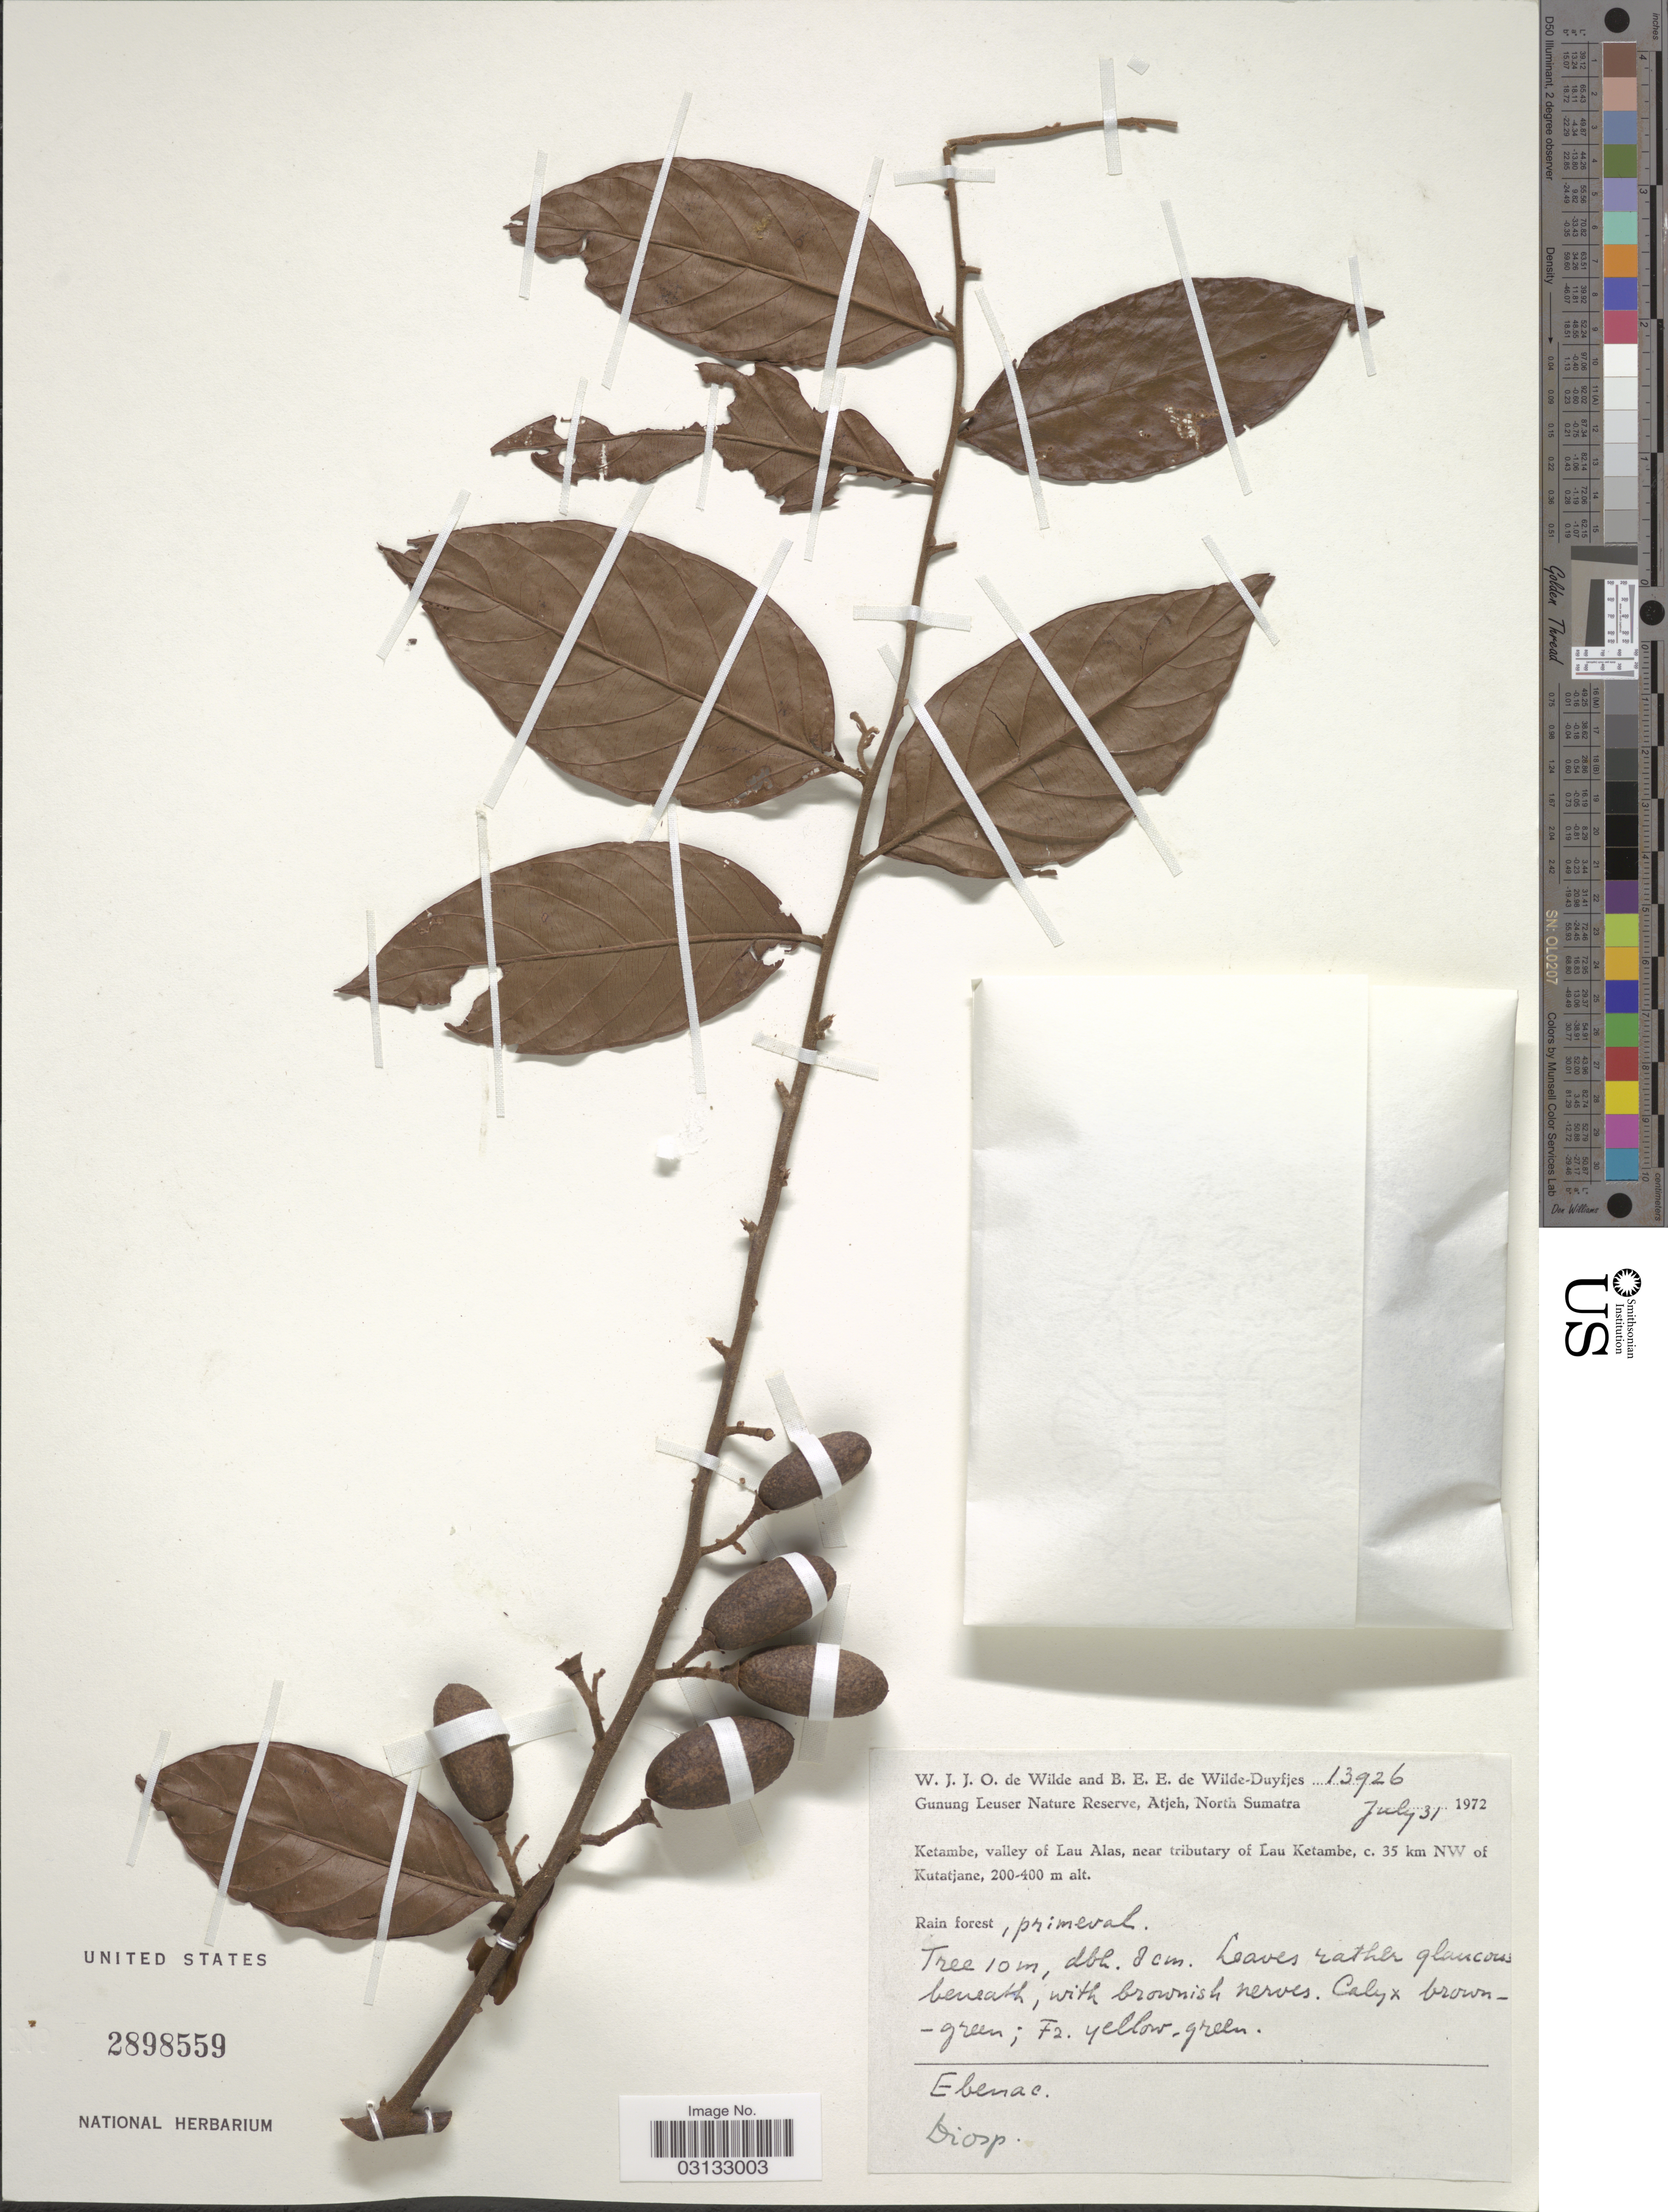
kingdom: Plantae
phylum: Tracheophyta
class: Magnoliopsida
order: Ericales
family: Ebenaceae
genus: Diospyros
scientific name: Diospyros sp.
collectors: W. J. de Wilde & B. E. de Wilde-Duyfjes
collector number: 13926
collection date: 1972-07-31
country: Indonesia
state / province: Sumatra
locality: Gunung Leuser Nature Reserve, Atjeh, North Sumatra, Ketambe, valley of Lau Alas, near tributary of Lau Ketambe, c. 35 km NW of Kutatjane.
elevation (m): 200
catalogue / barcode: US 2898559